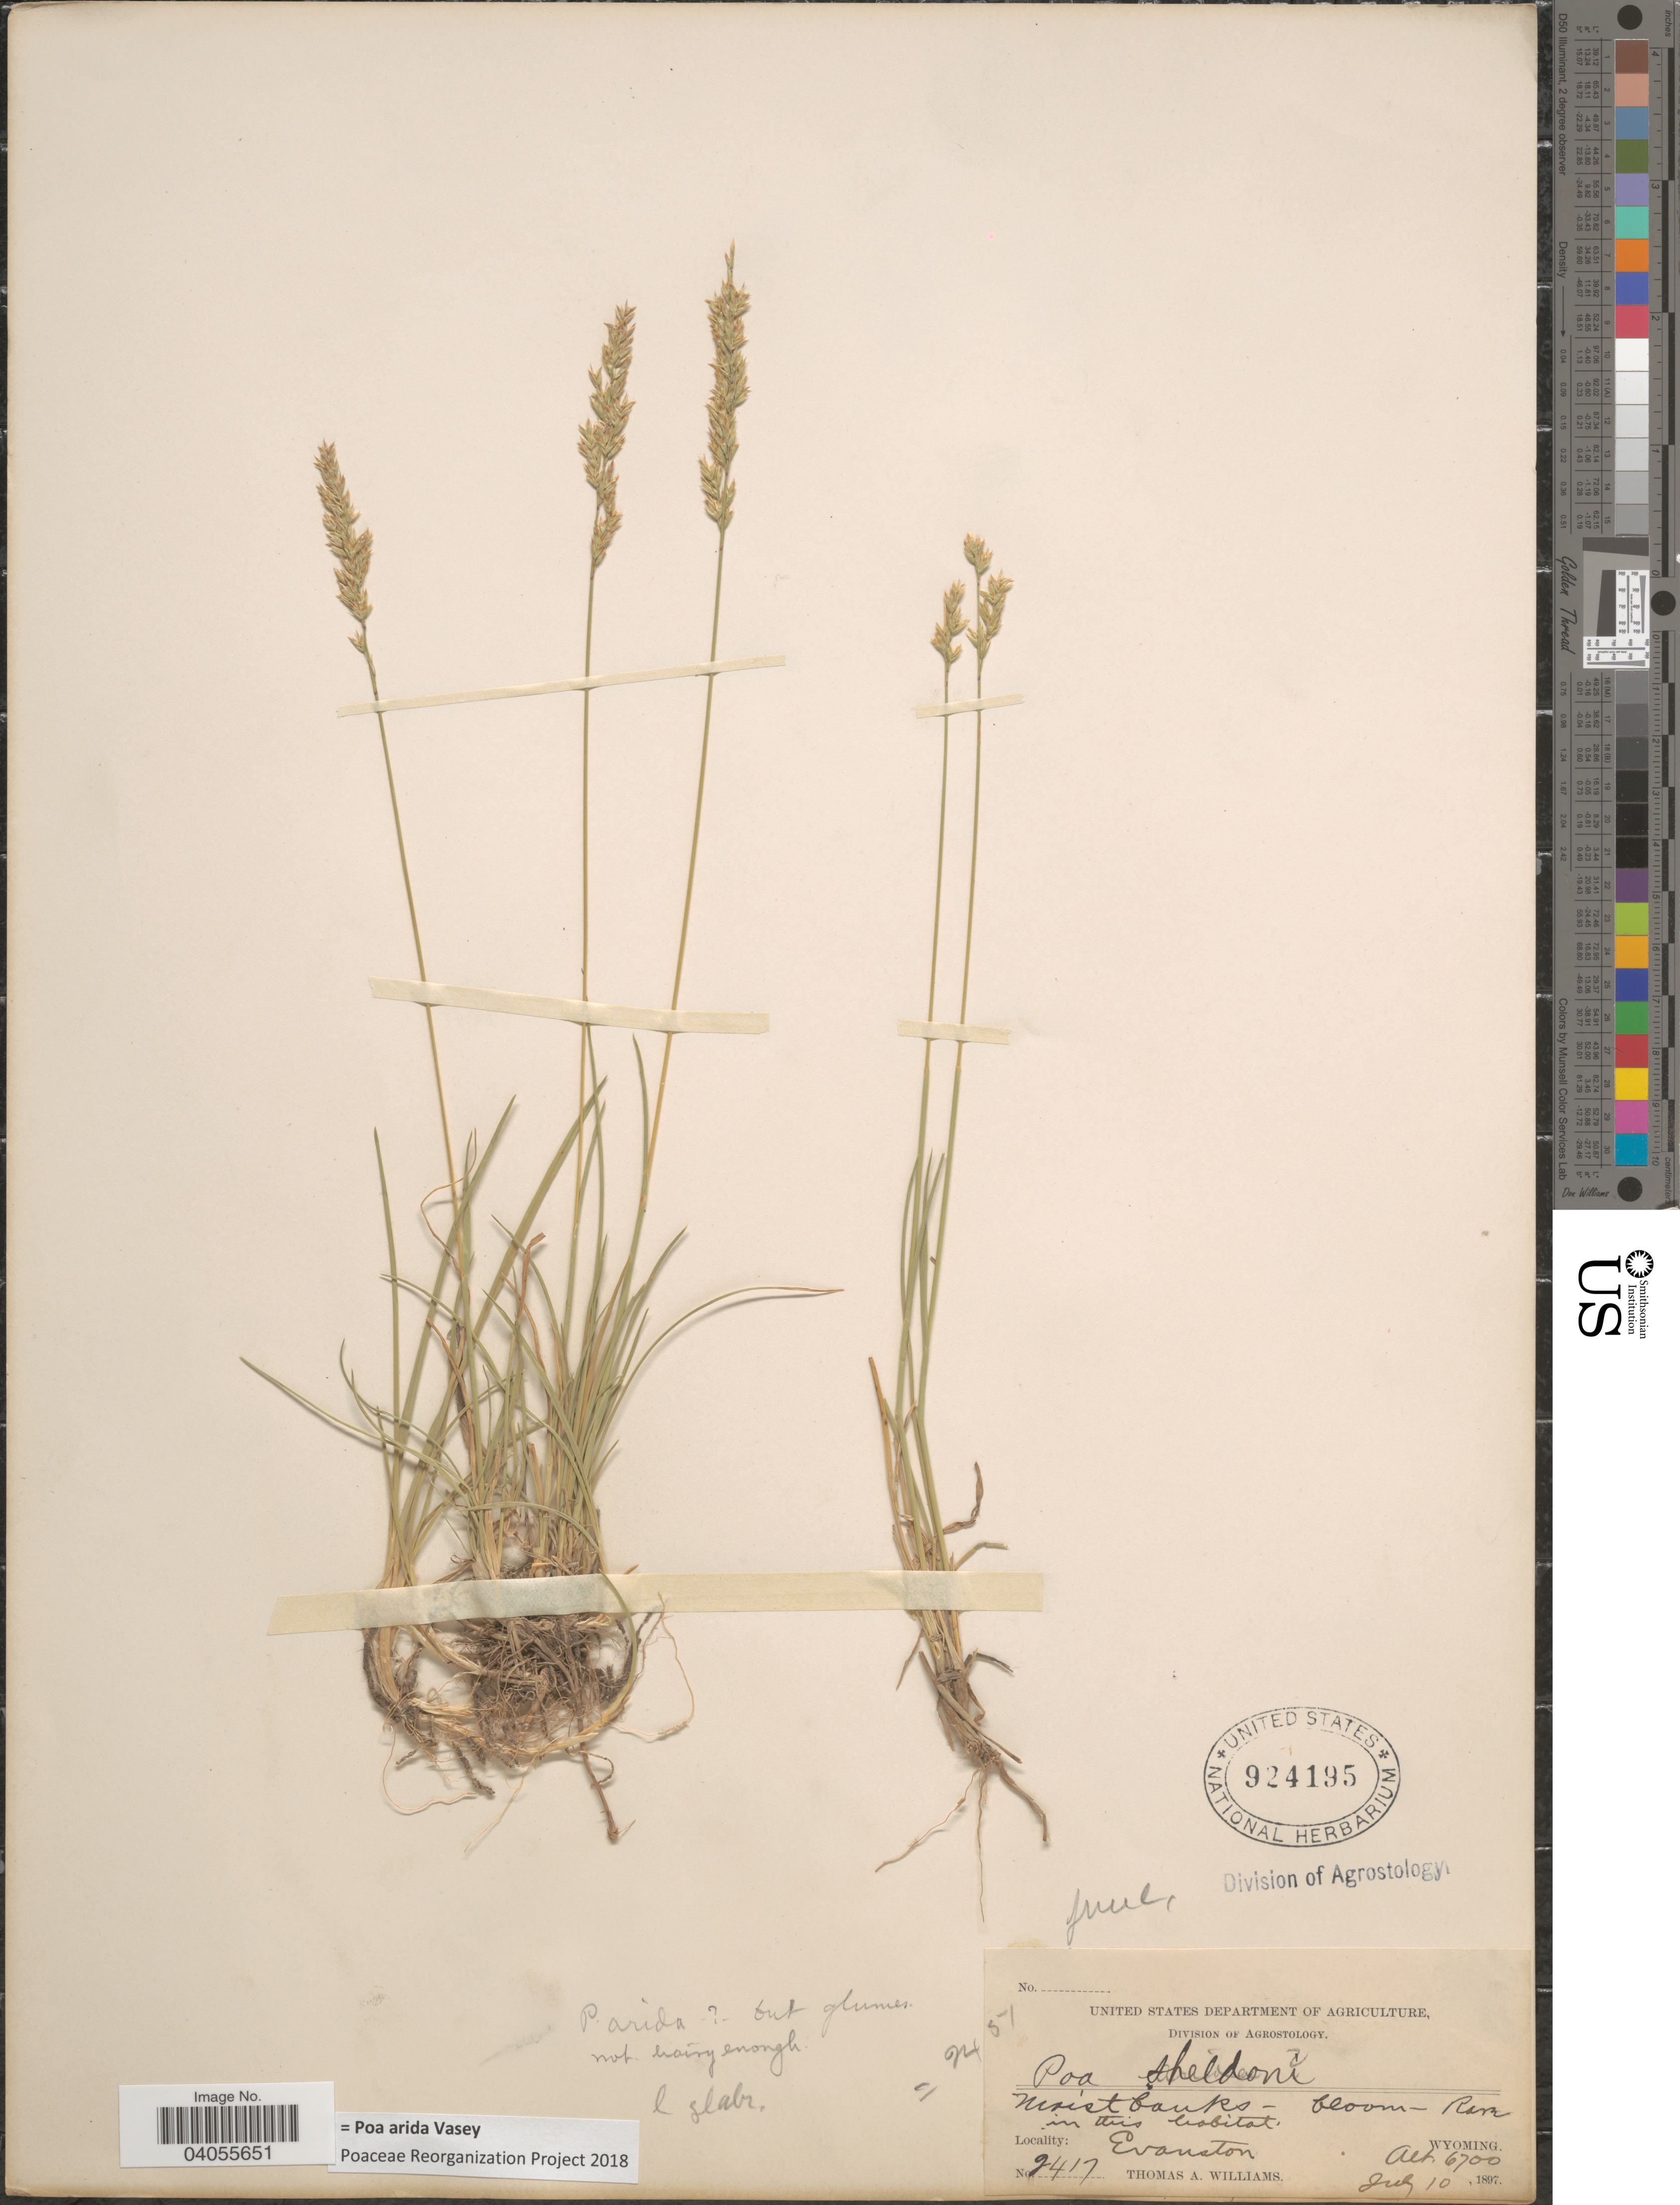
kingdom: Plantae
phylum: Tracheophyta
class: Liliopsida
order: Poales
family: Poaceae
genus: Poa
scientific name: Poa arida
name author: Vasey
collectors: T. A. Williams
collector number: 2417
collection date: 1897-07-10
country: United States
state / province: Wyoming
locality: Evanston.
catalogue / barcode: US 924195